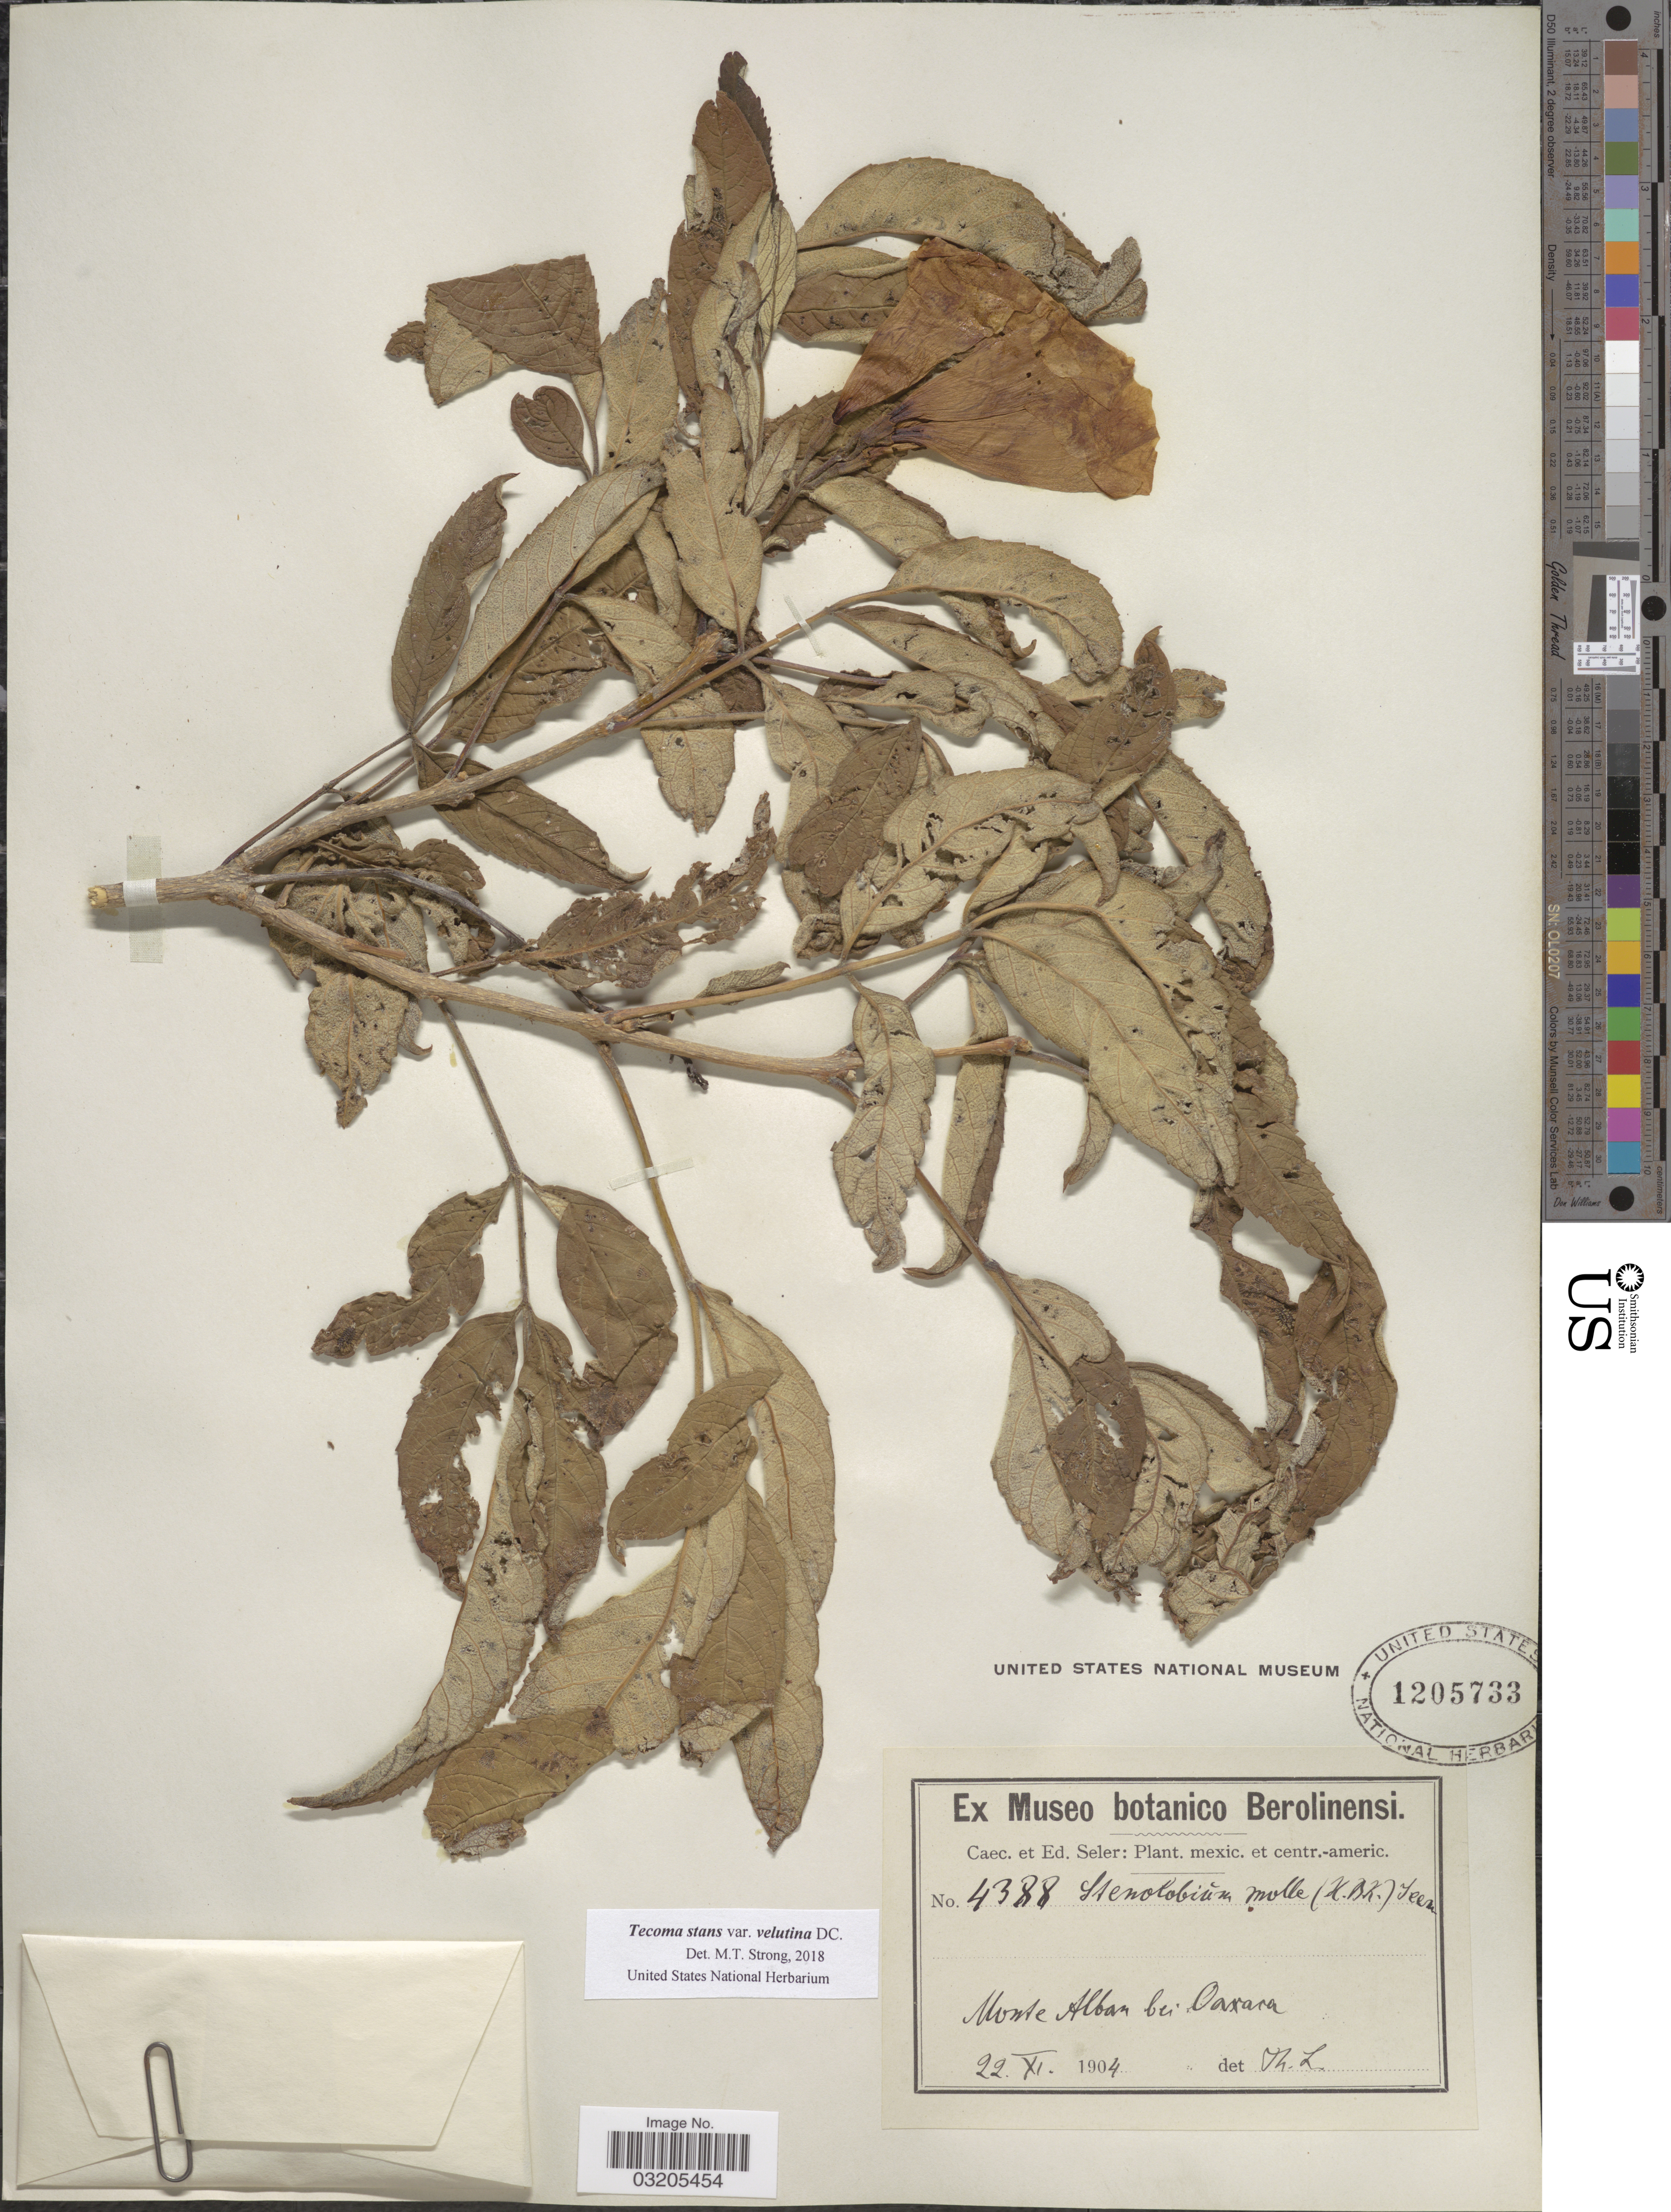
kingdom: Plantae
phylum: Tracheophyta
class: Magnoliopsida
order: Lamiales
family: Bignoniaceae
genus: Tecoma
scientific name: Tecoma stans var. velutina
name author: DC.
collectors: ex Caec. et Ed Seler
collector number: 4388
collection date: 1904-11-22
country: Mexico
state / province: Oaxaca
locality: Monte Alban bei Oaxaca.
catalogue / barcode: US 1205733